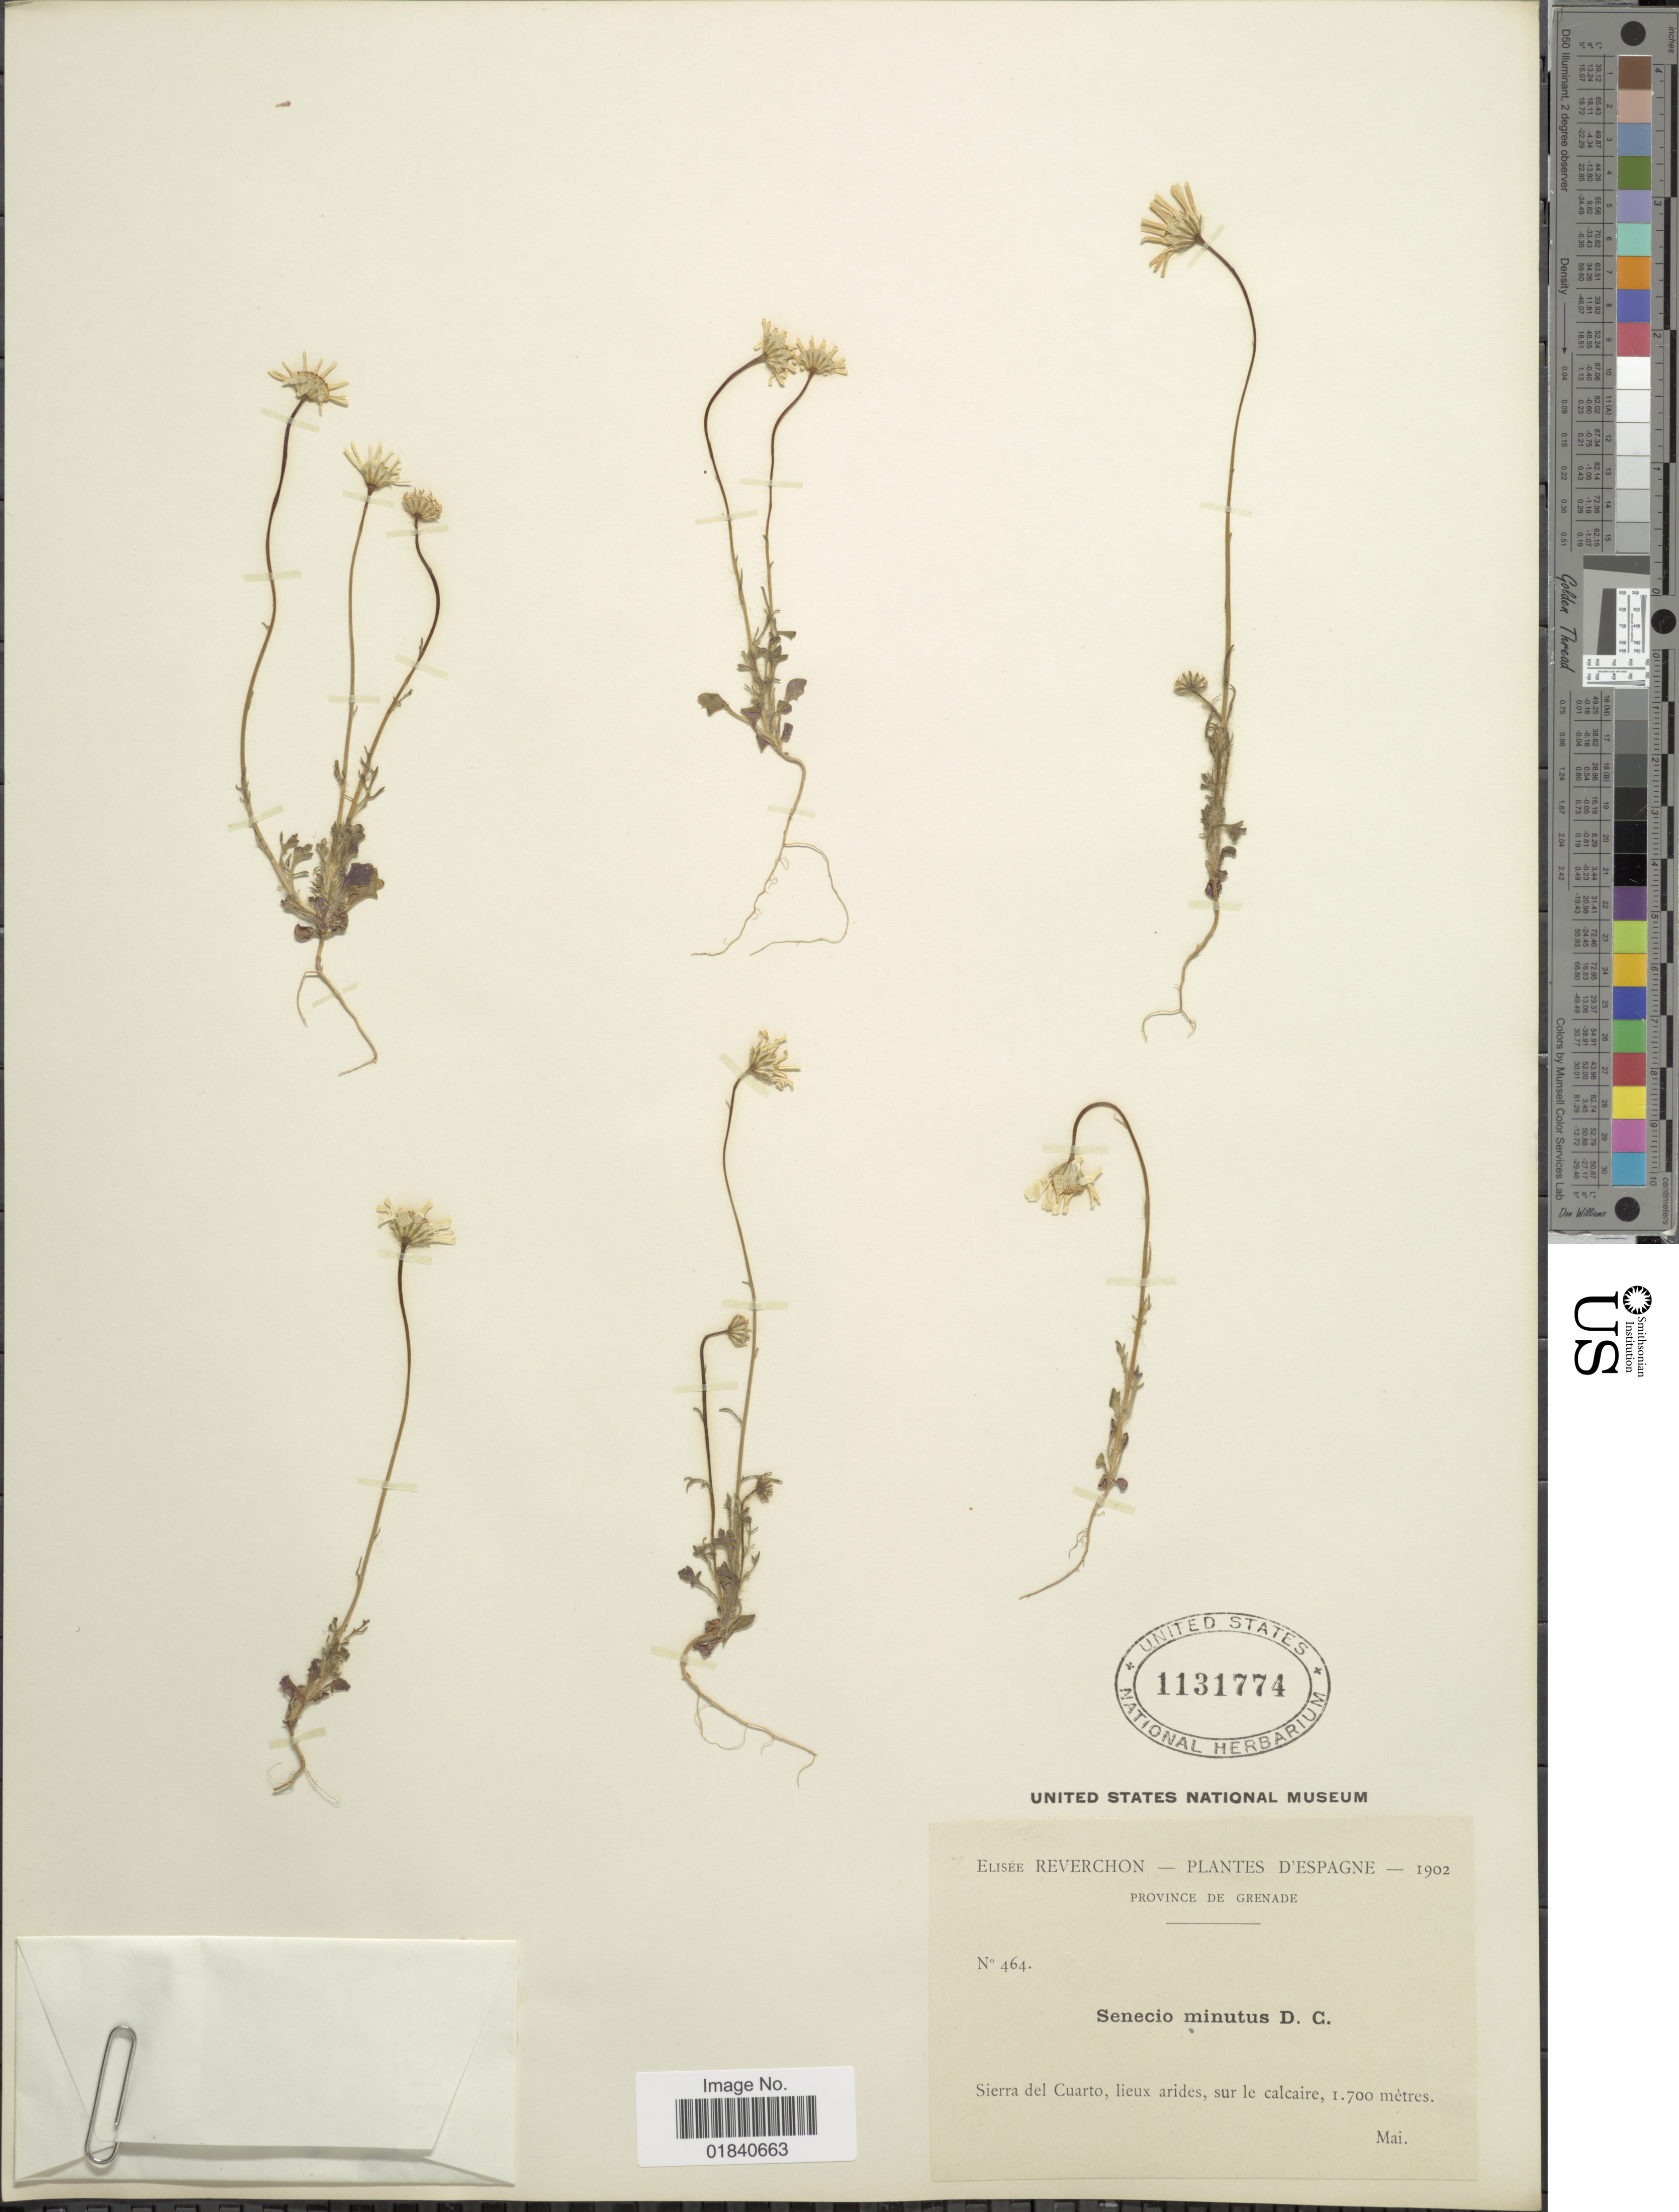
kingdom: Plantae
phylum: Tracheophyta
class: Magnoliopsida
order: Asterales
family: Asteraceae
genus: Jacobaea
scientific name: Jacobaea minuta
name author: (Cav.) Pelser & Veldkamp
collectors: E. Reverchon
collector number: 464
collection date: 1902-05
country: Spain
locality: Province de Grenade. Sierra del Cuarto, lieux arides, sur le calcaire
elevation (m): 1700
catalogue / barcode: US 1131774